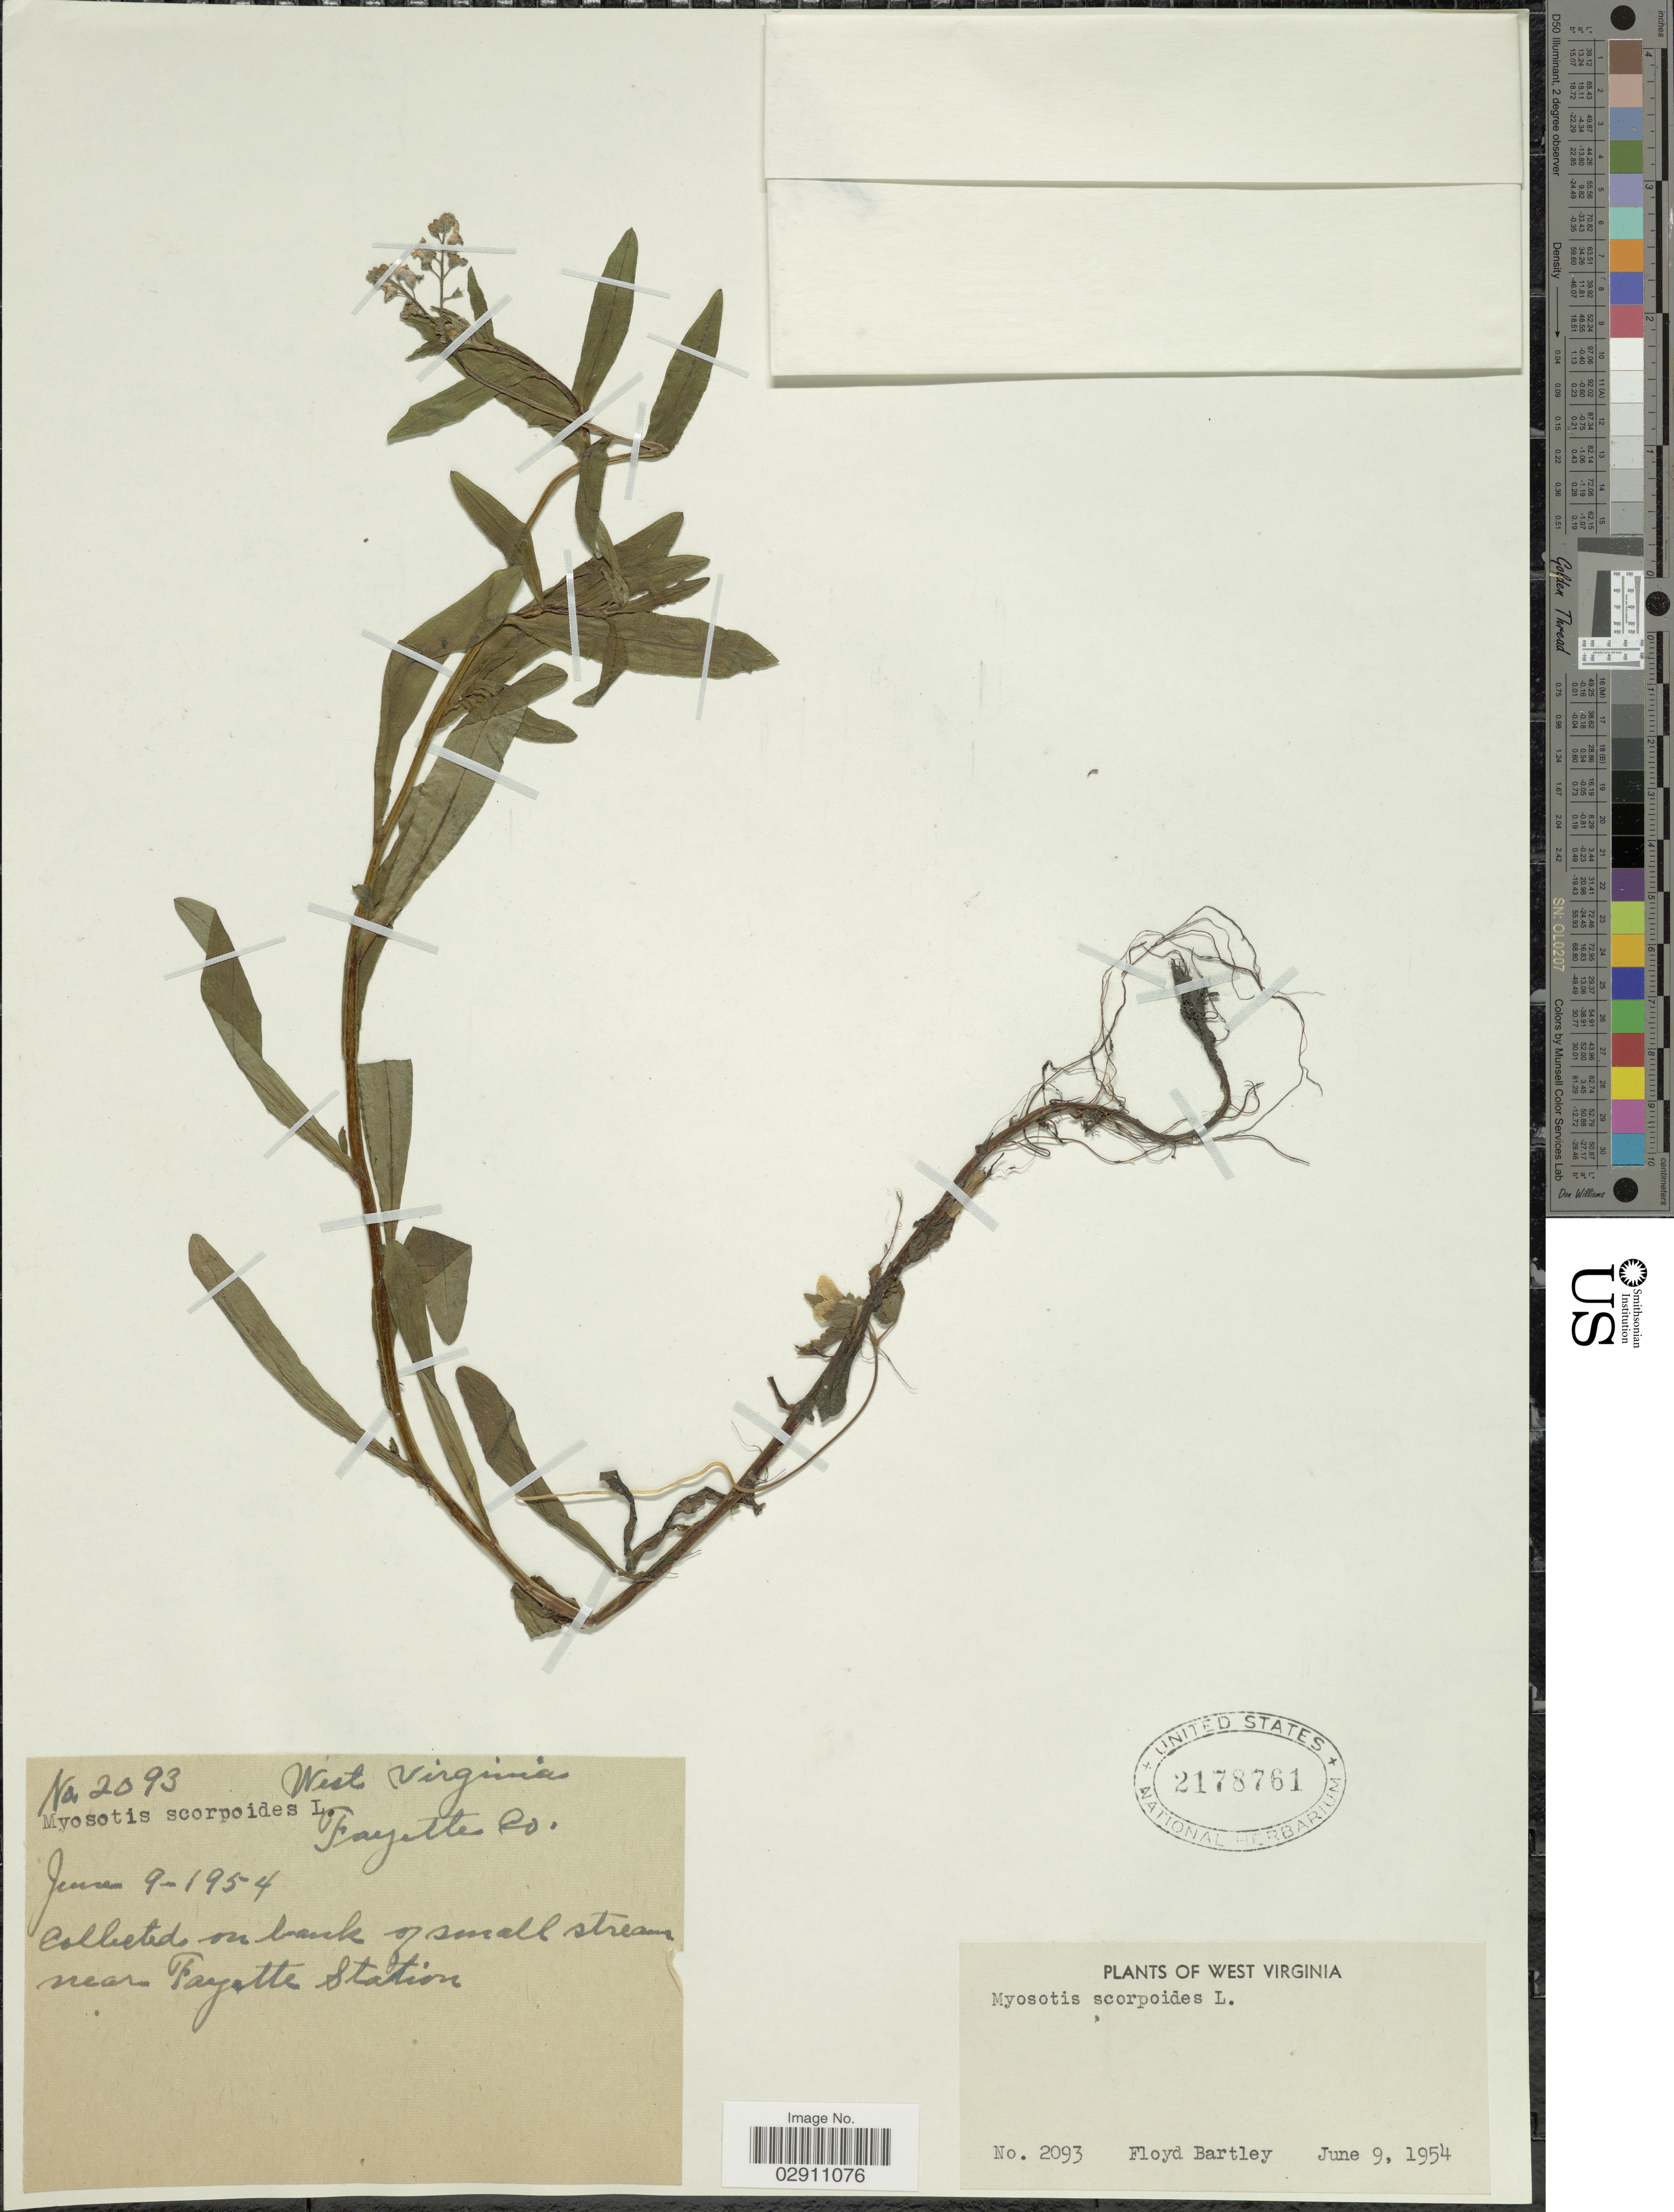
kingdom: Plantae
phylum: Tracheophyta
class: Magnoliopsida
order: Boraginales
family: Boraginaceae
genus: Myosotis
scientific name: Myosotis scorpioides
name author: L.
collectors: F. Bartley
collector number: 2093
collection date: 1954-06-09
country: United States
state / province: West Virginia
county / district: Fayette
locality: Fayette Co., on bank of small stream near Fayette Station.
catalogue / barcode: US 2178761